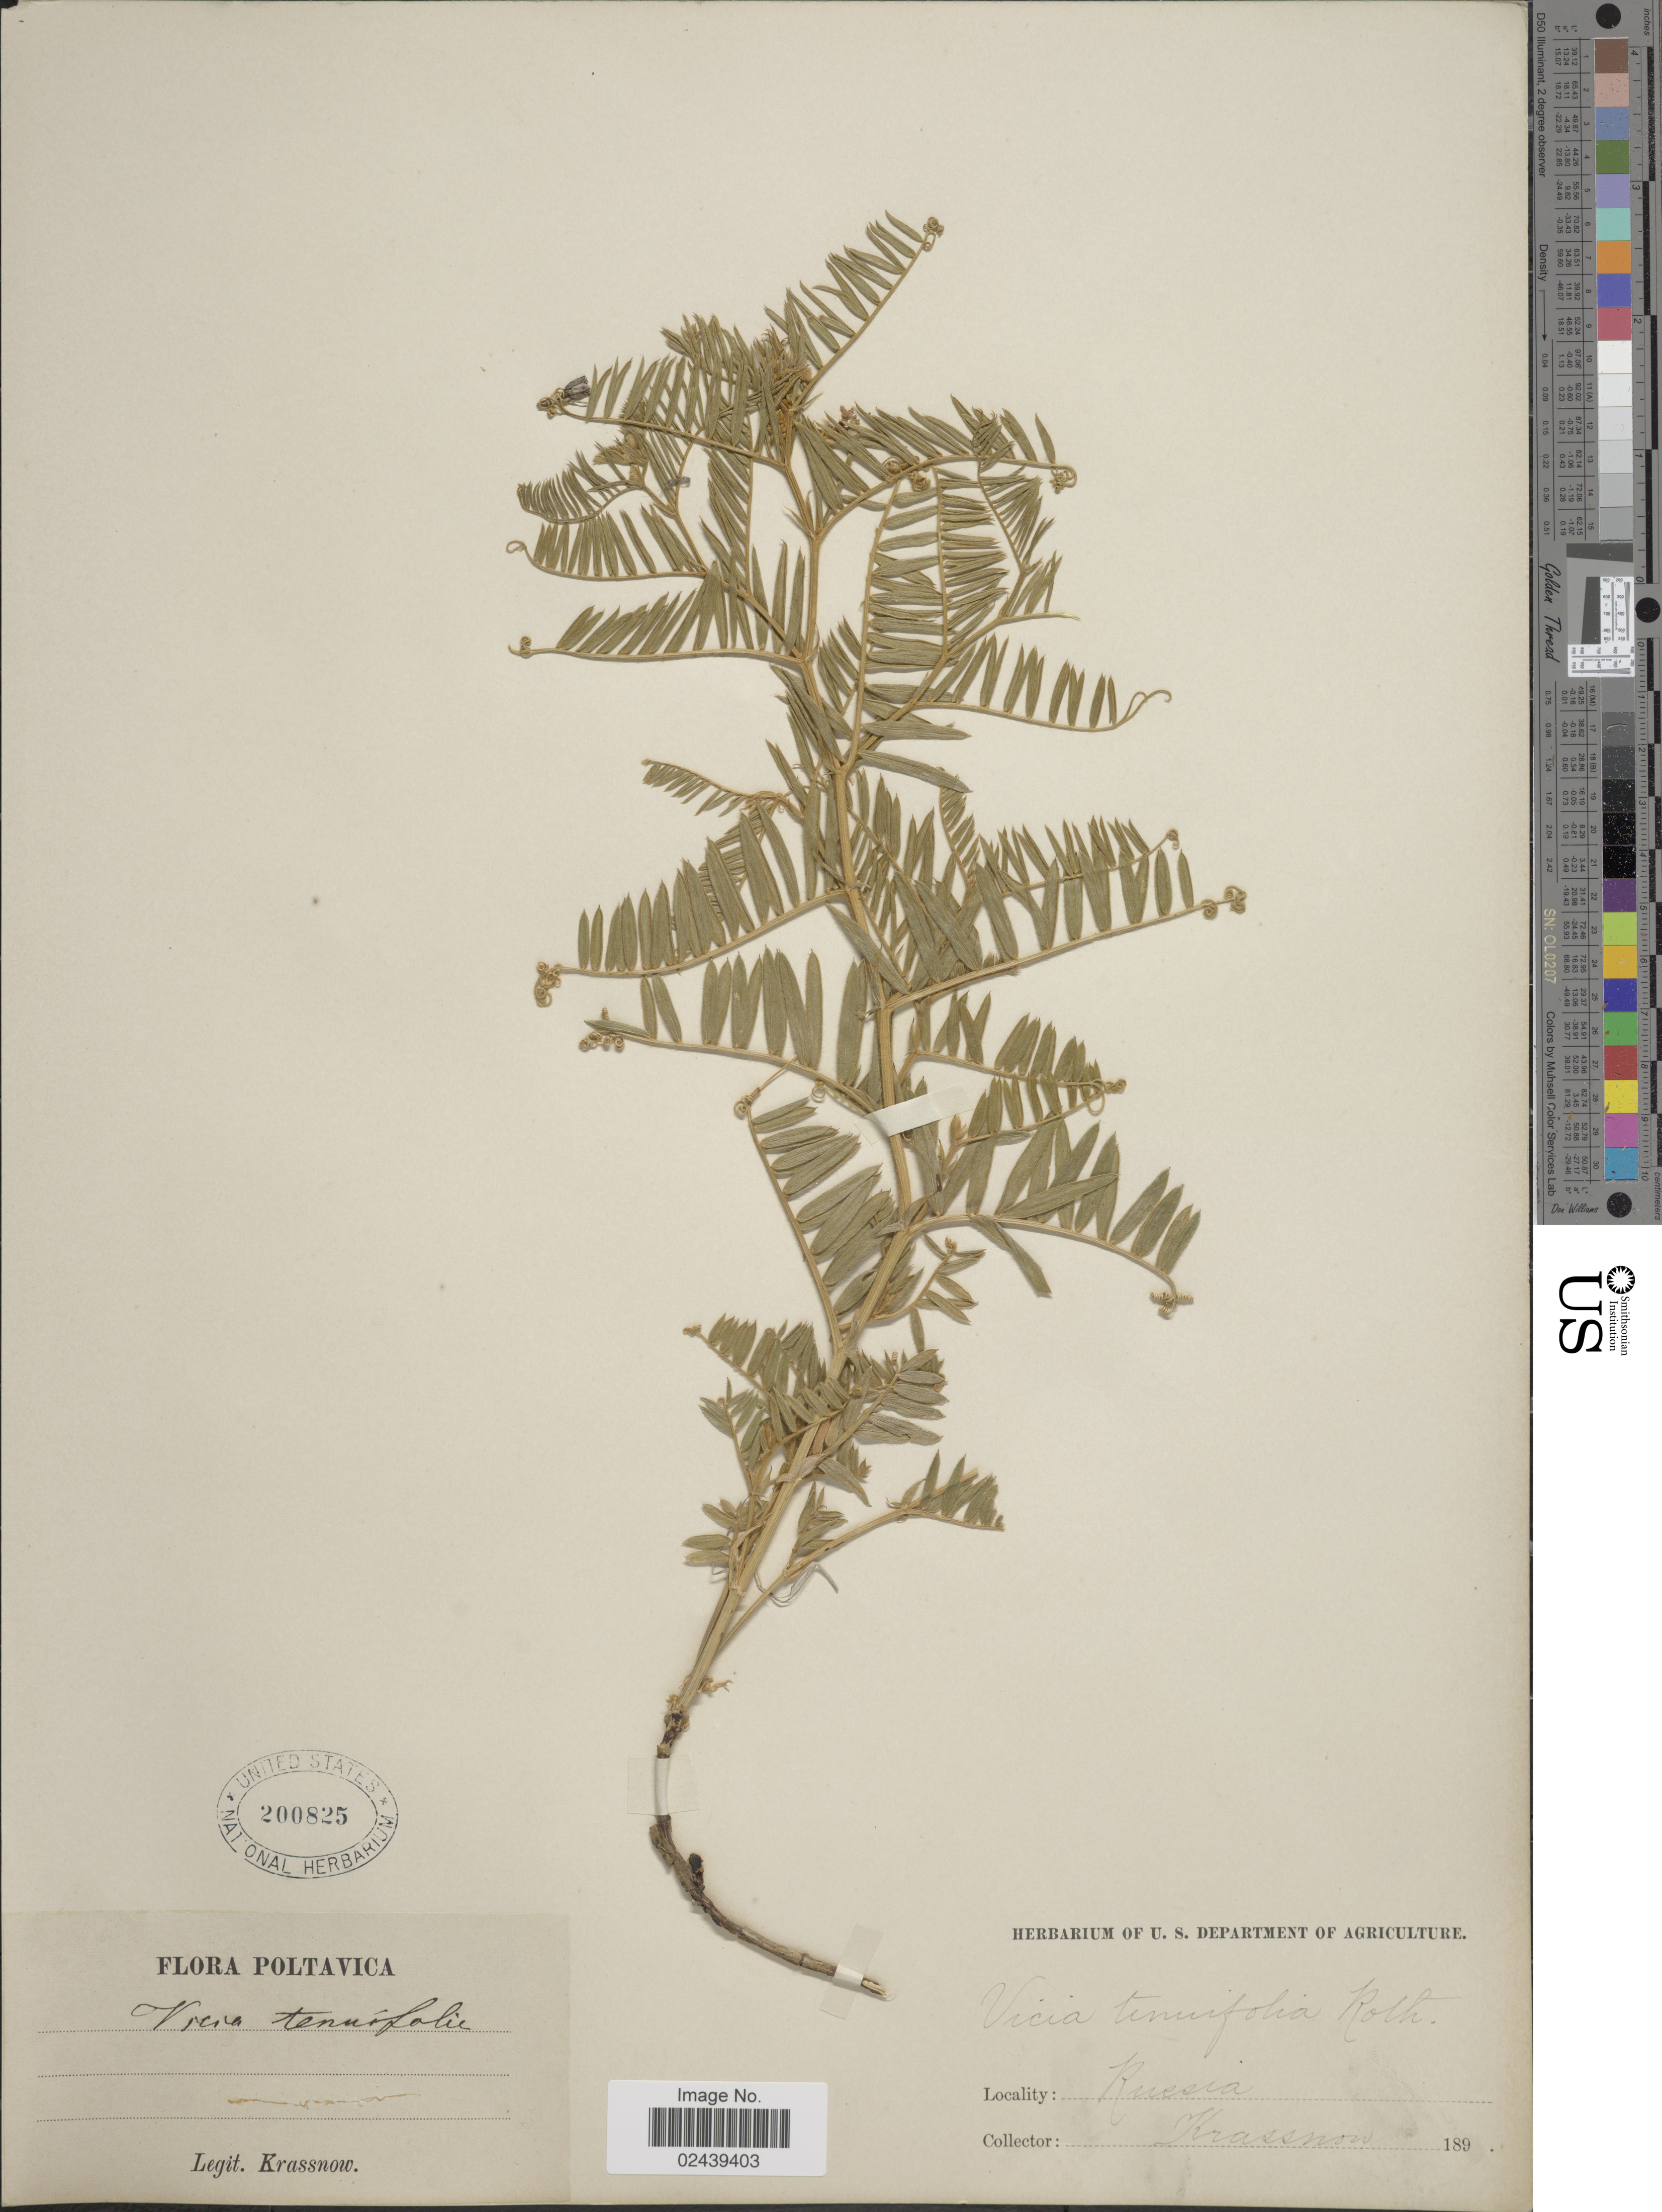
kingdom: Plantae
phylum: Tracheophyta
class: Magnoliopsida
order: Fabales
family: Fabaceae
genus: Vicia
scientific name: Vicia tenuifolia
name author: Ten.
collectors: -. Krassnow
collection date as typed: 189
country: Ukraine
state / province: Poltava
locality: Poltavica, Russia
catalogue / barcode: US 200825